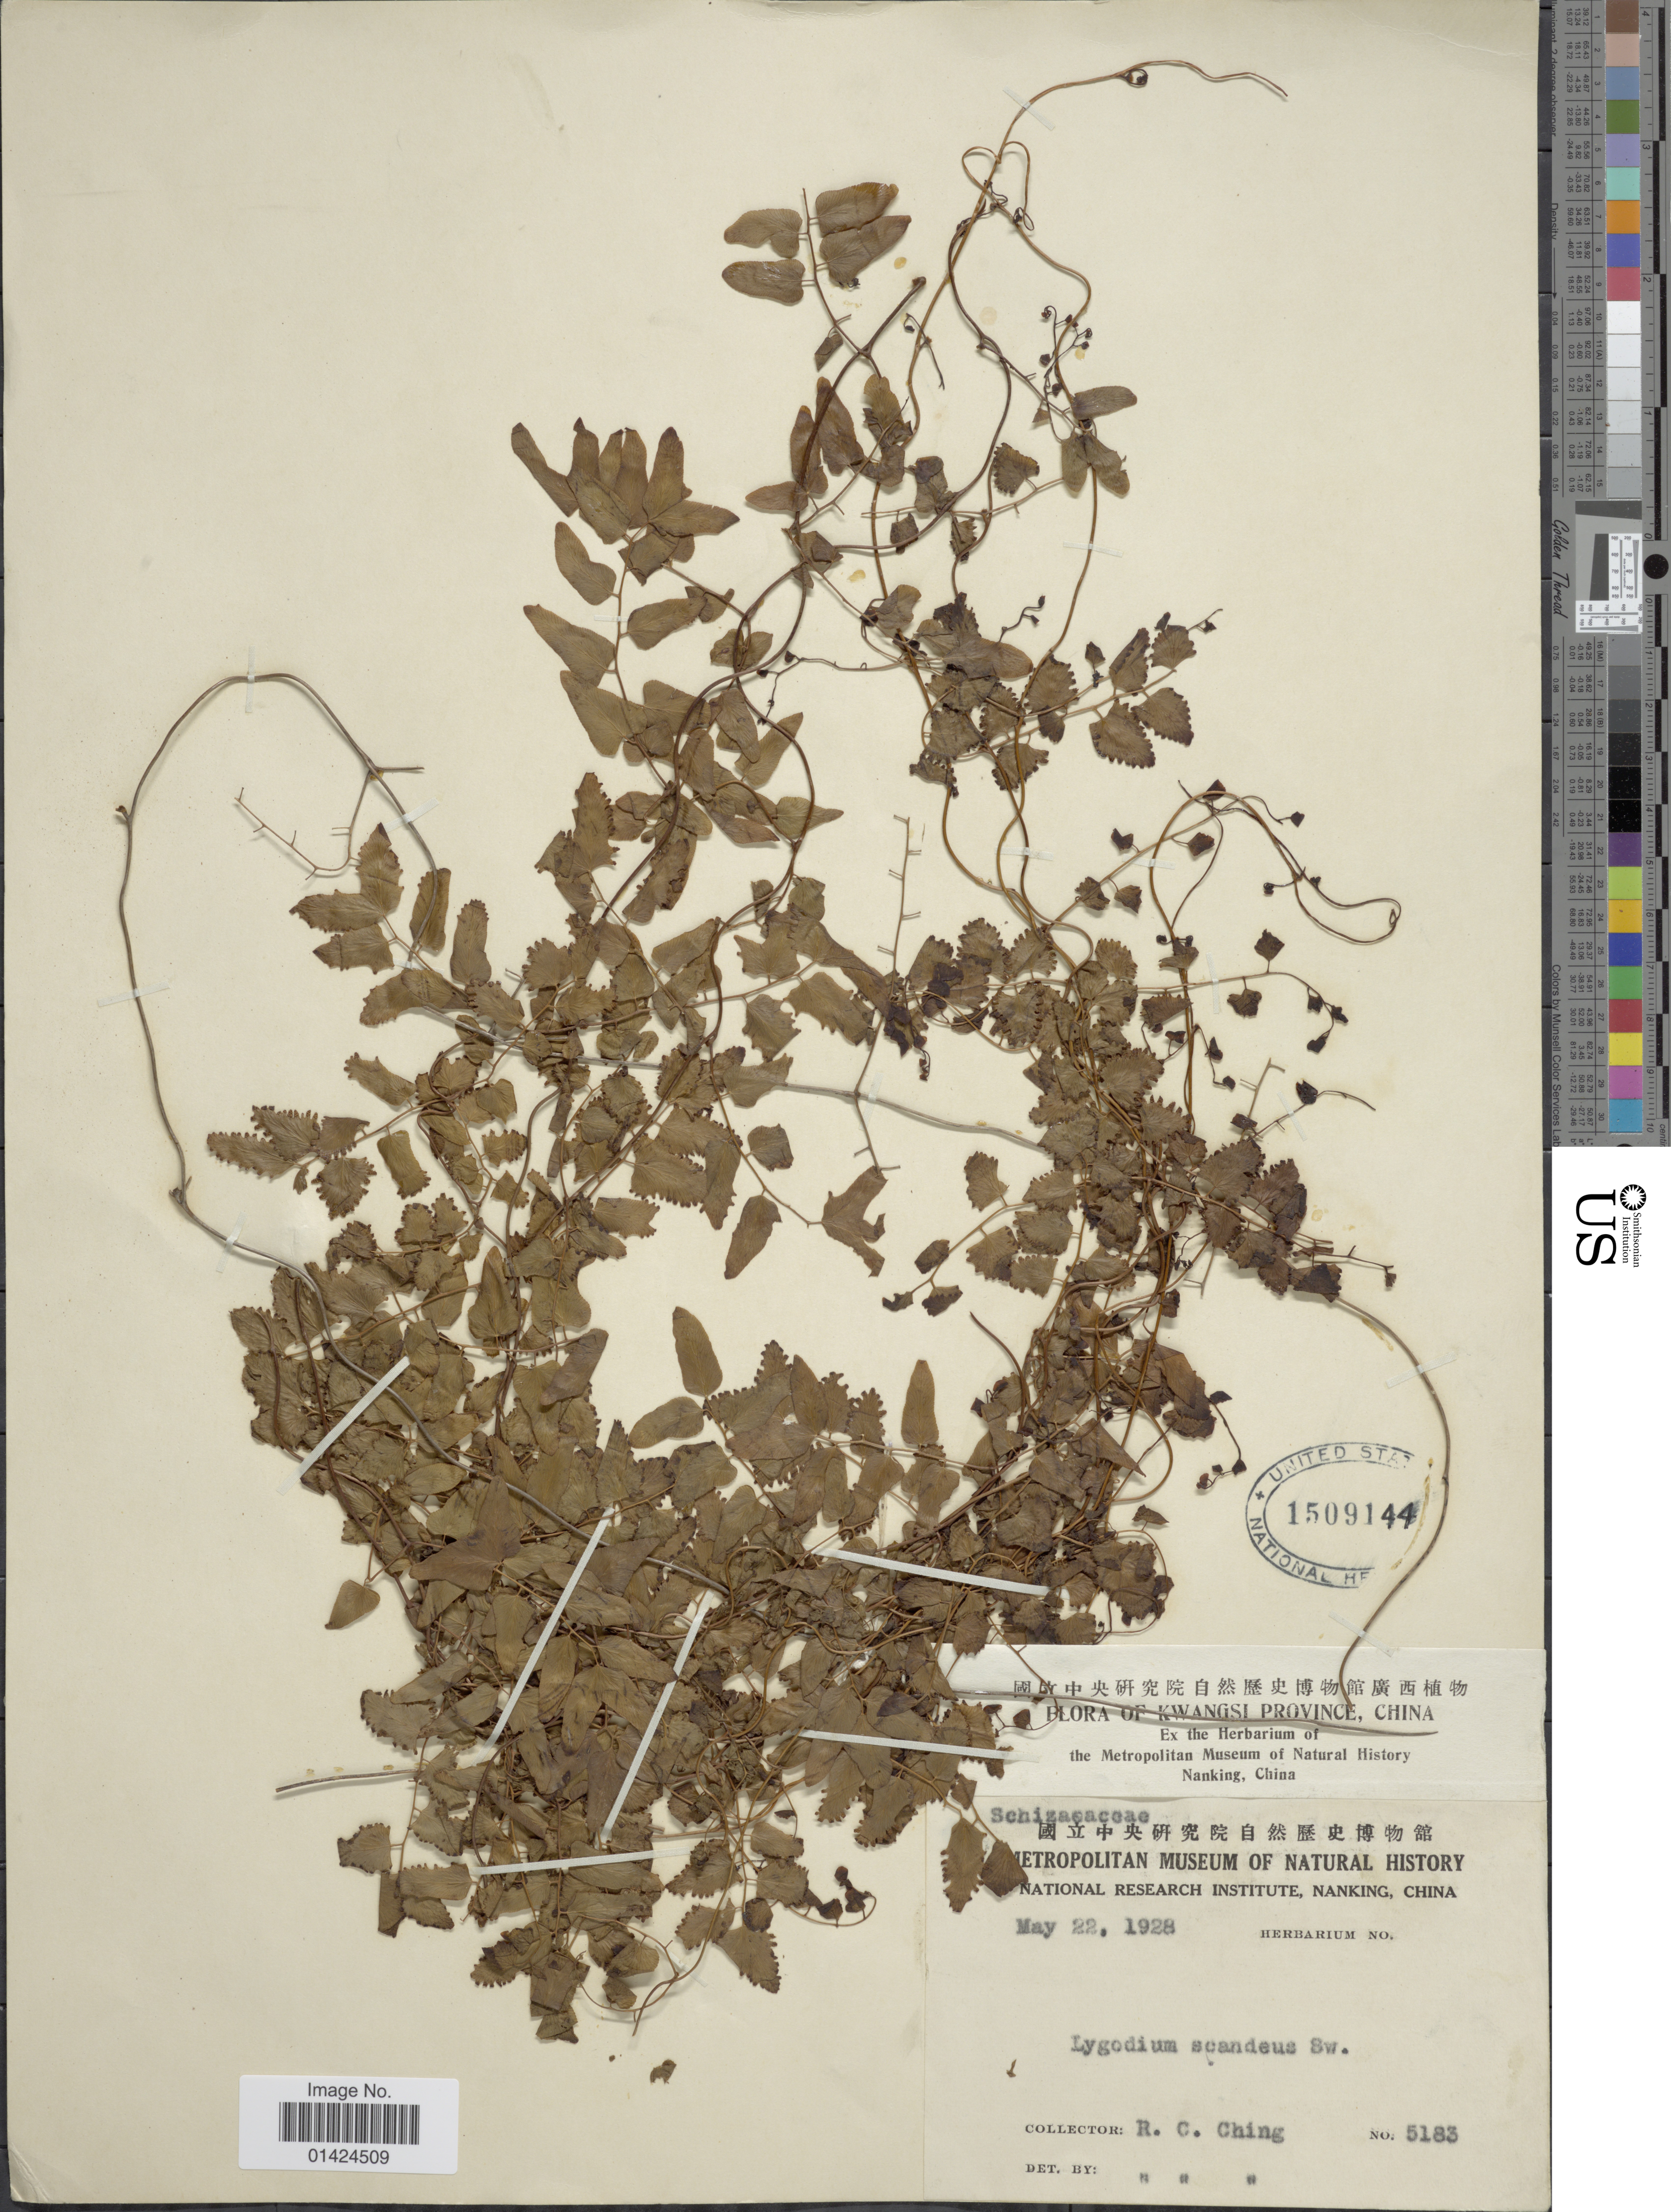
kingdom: Plantae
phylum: Tracheophyta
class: Polypodiopsida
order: Schizaeales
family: Lygodiaceae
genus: Lygodium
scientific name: Lygodium microphyllum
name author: (Cav.) R. Br.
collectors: R. C. Ching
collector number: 5183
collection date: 1928-05-22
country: China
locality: Kwangsi Province.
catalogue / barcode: US 1509144